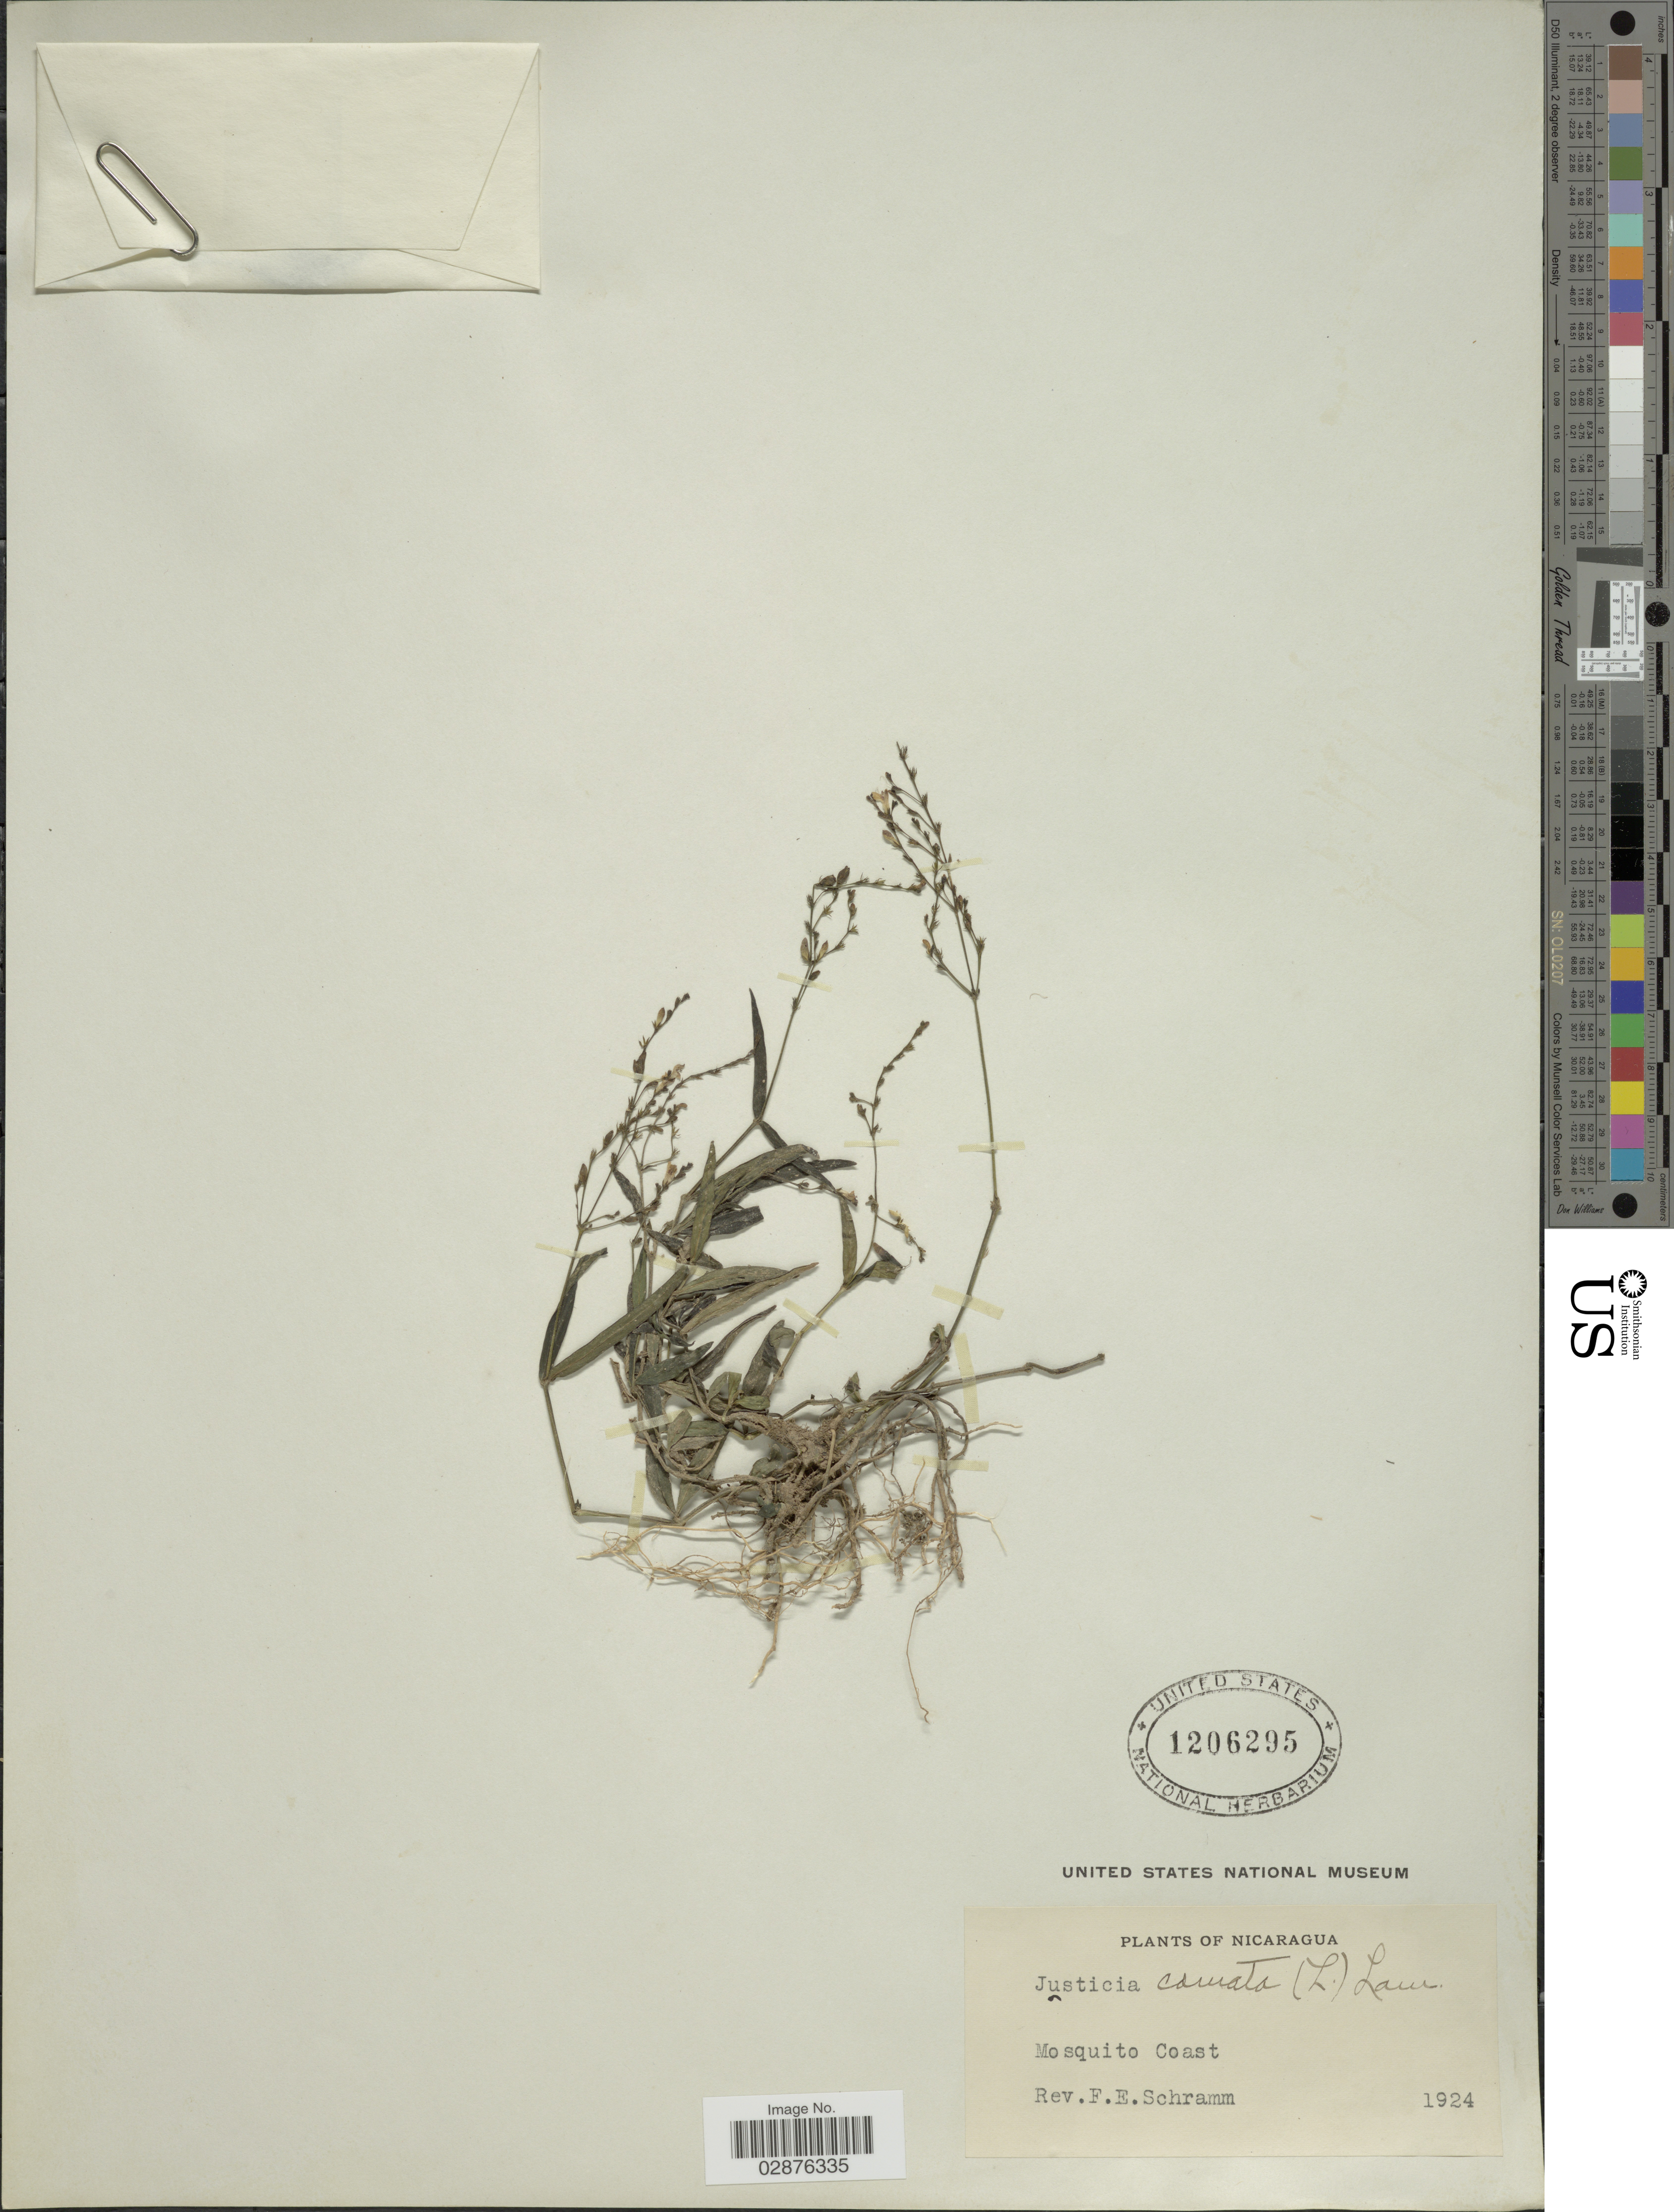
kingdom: Plantae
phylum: Tracheophyta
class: Magnoliopsida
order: Lamiales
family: Acanthaceae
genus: Justicia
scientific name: Justicia comata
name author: (L.) Lam.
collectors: F. E. Schramm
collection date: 1924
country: Nicaragua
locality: Mosquito Coast.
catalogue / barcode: US 1206295